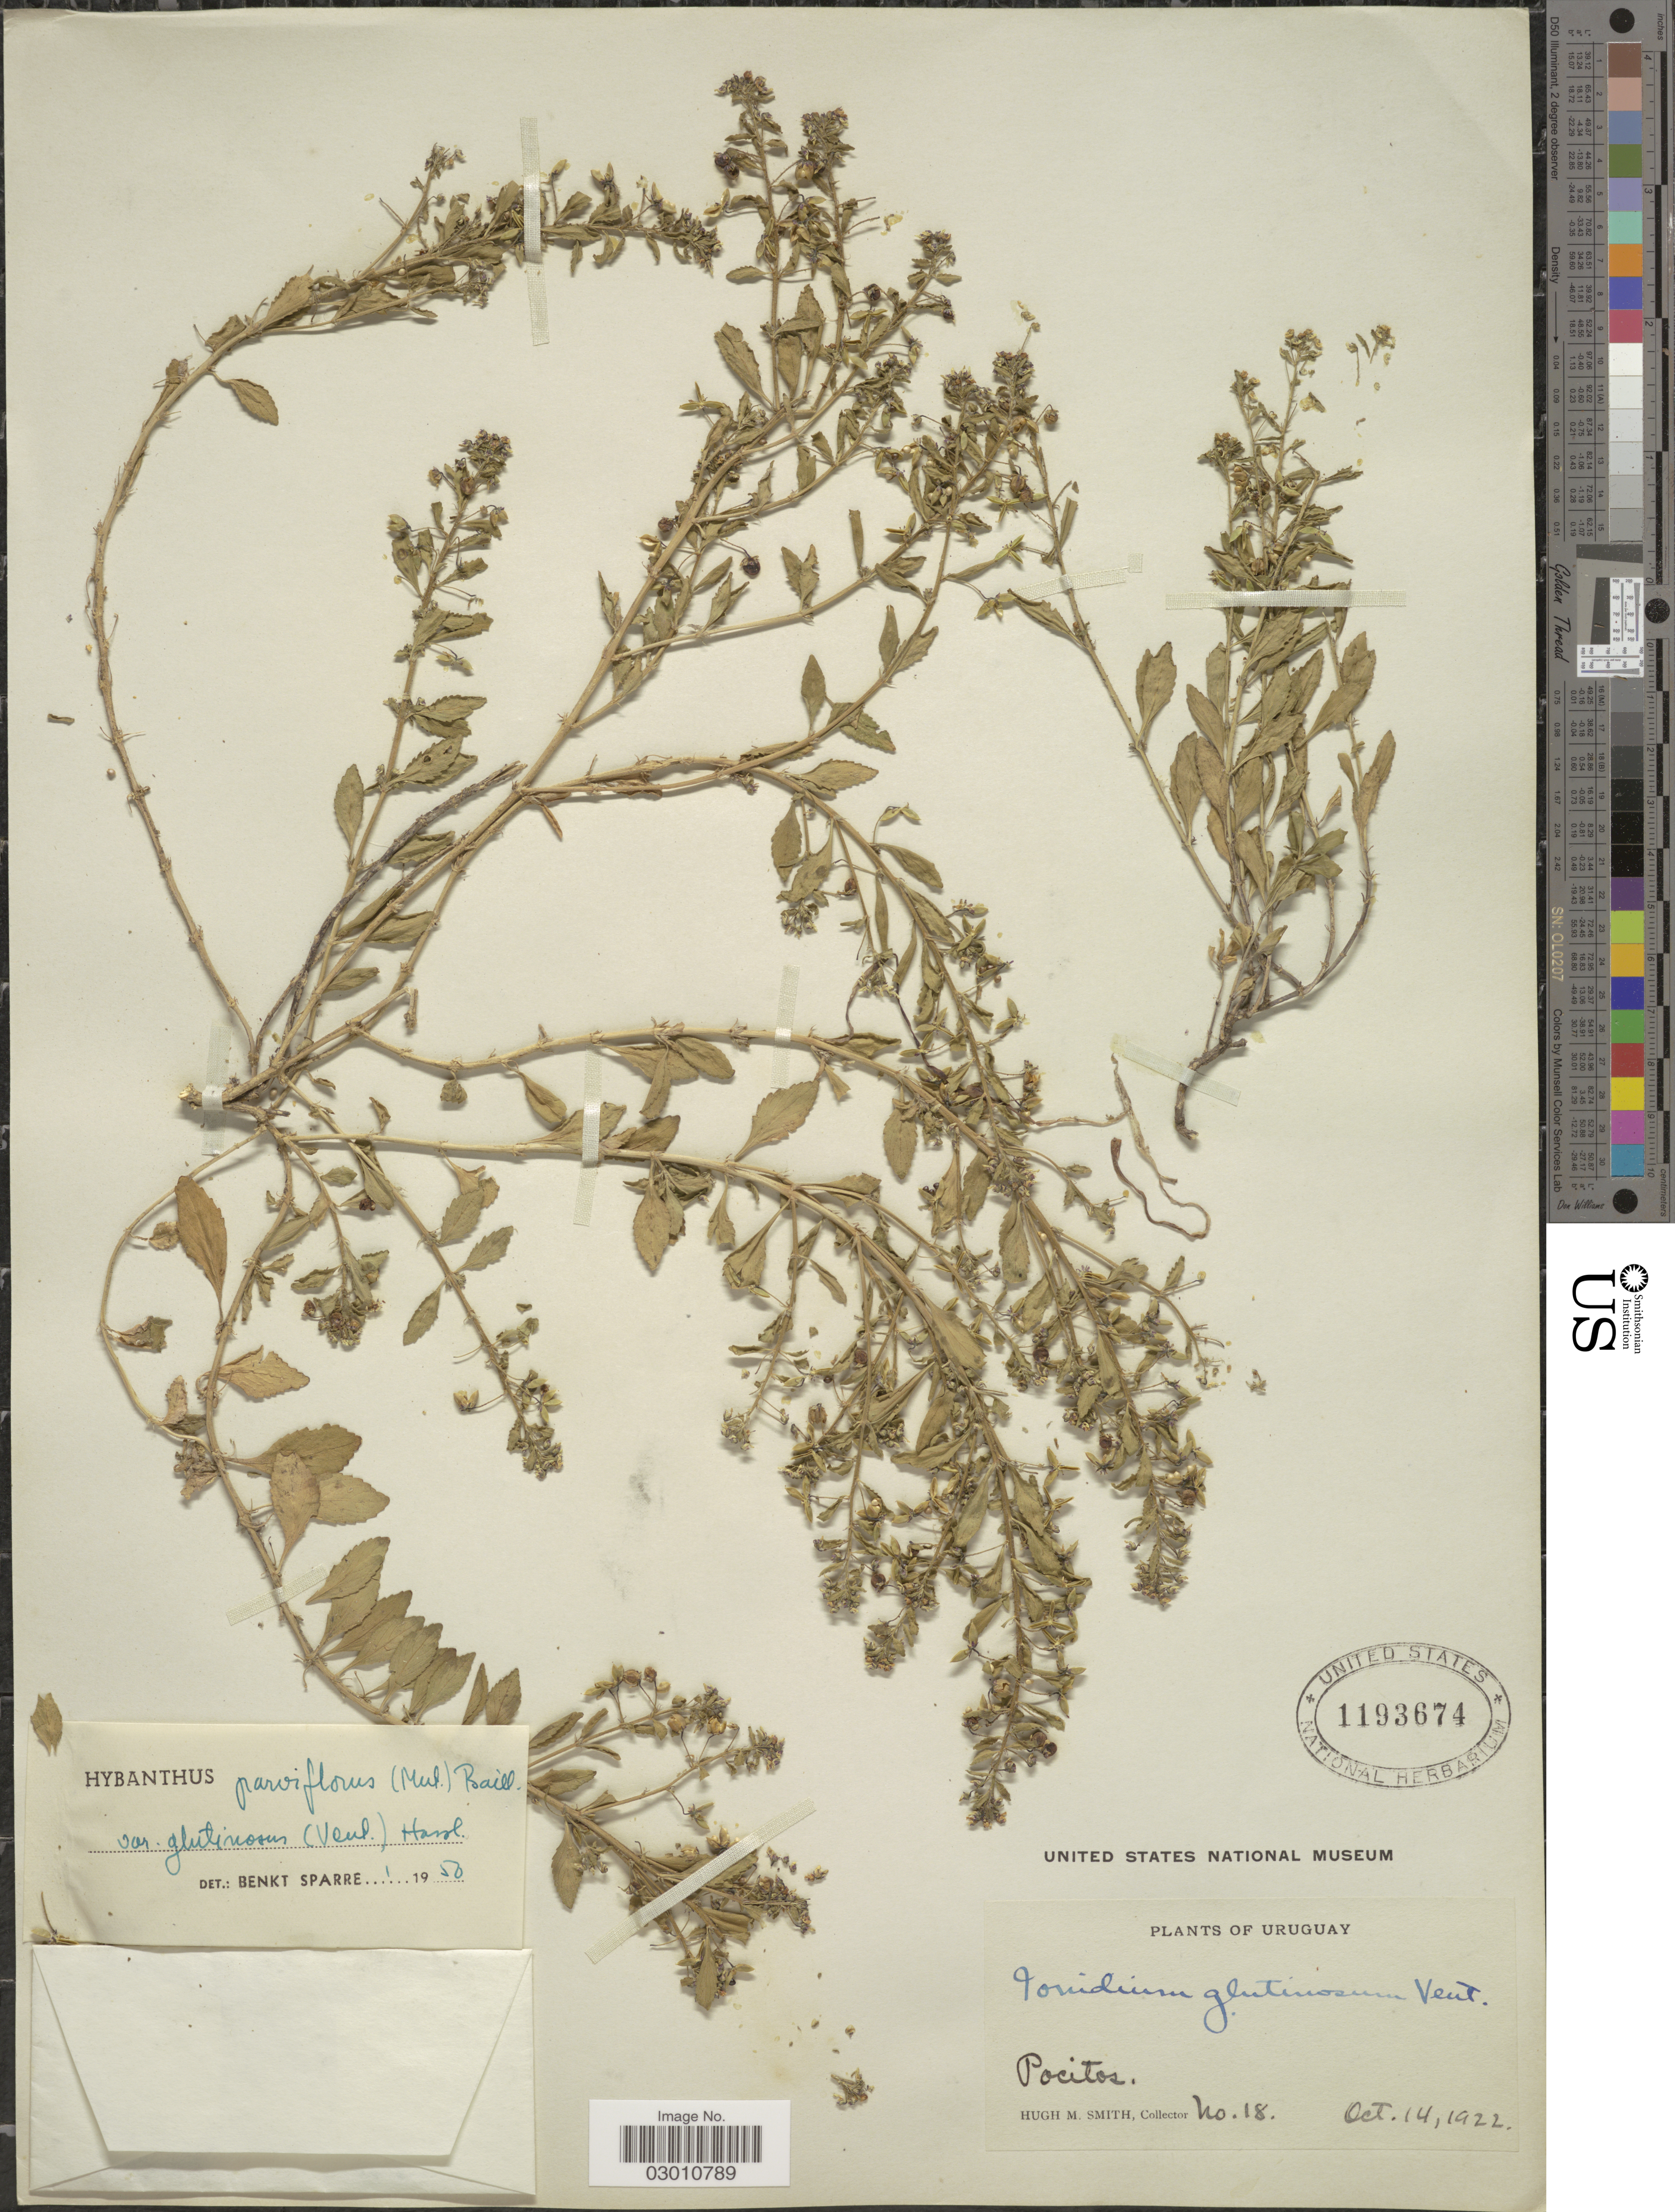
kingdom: Plantae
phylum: Tracheophyta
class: Magnoliopsida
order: Malpighiales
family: Violaceae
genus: Pombalia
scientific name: Pombalia parviflora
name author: (L. f.) Paula-Souza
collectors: H. M. Smith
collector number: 18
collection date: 1922-10-14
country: Uruguay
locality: Pocitos.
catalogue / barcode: US 1193674